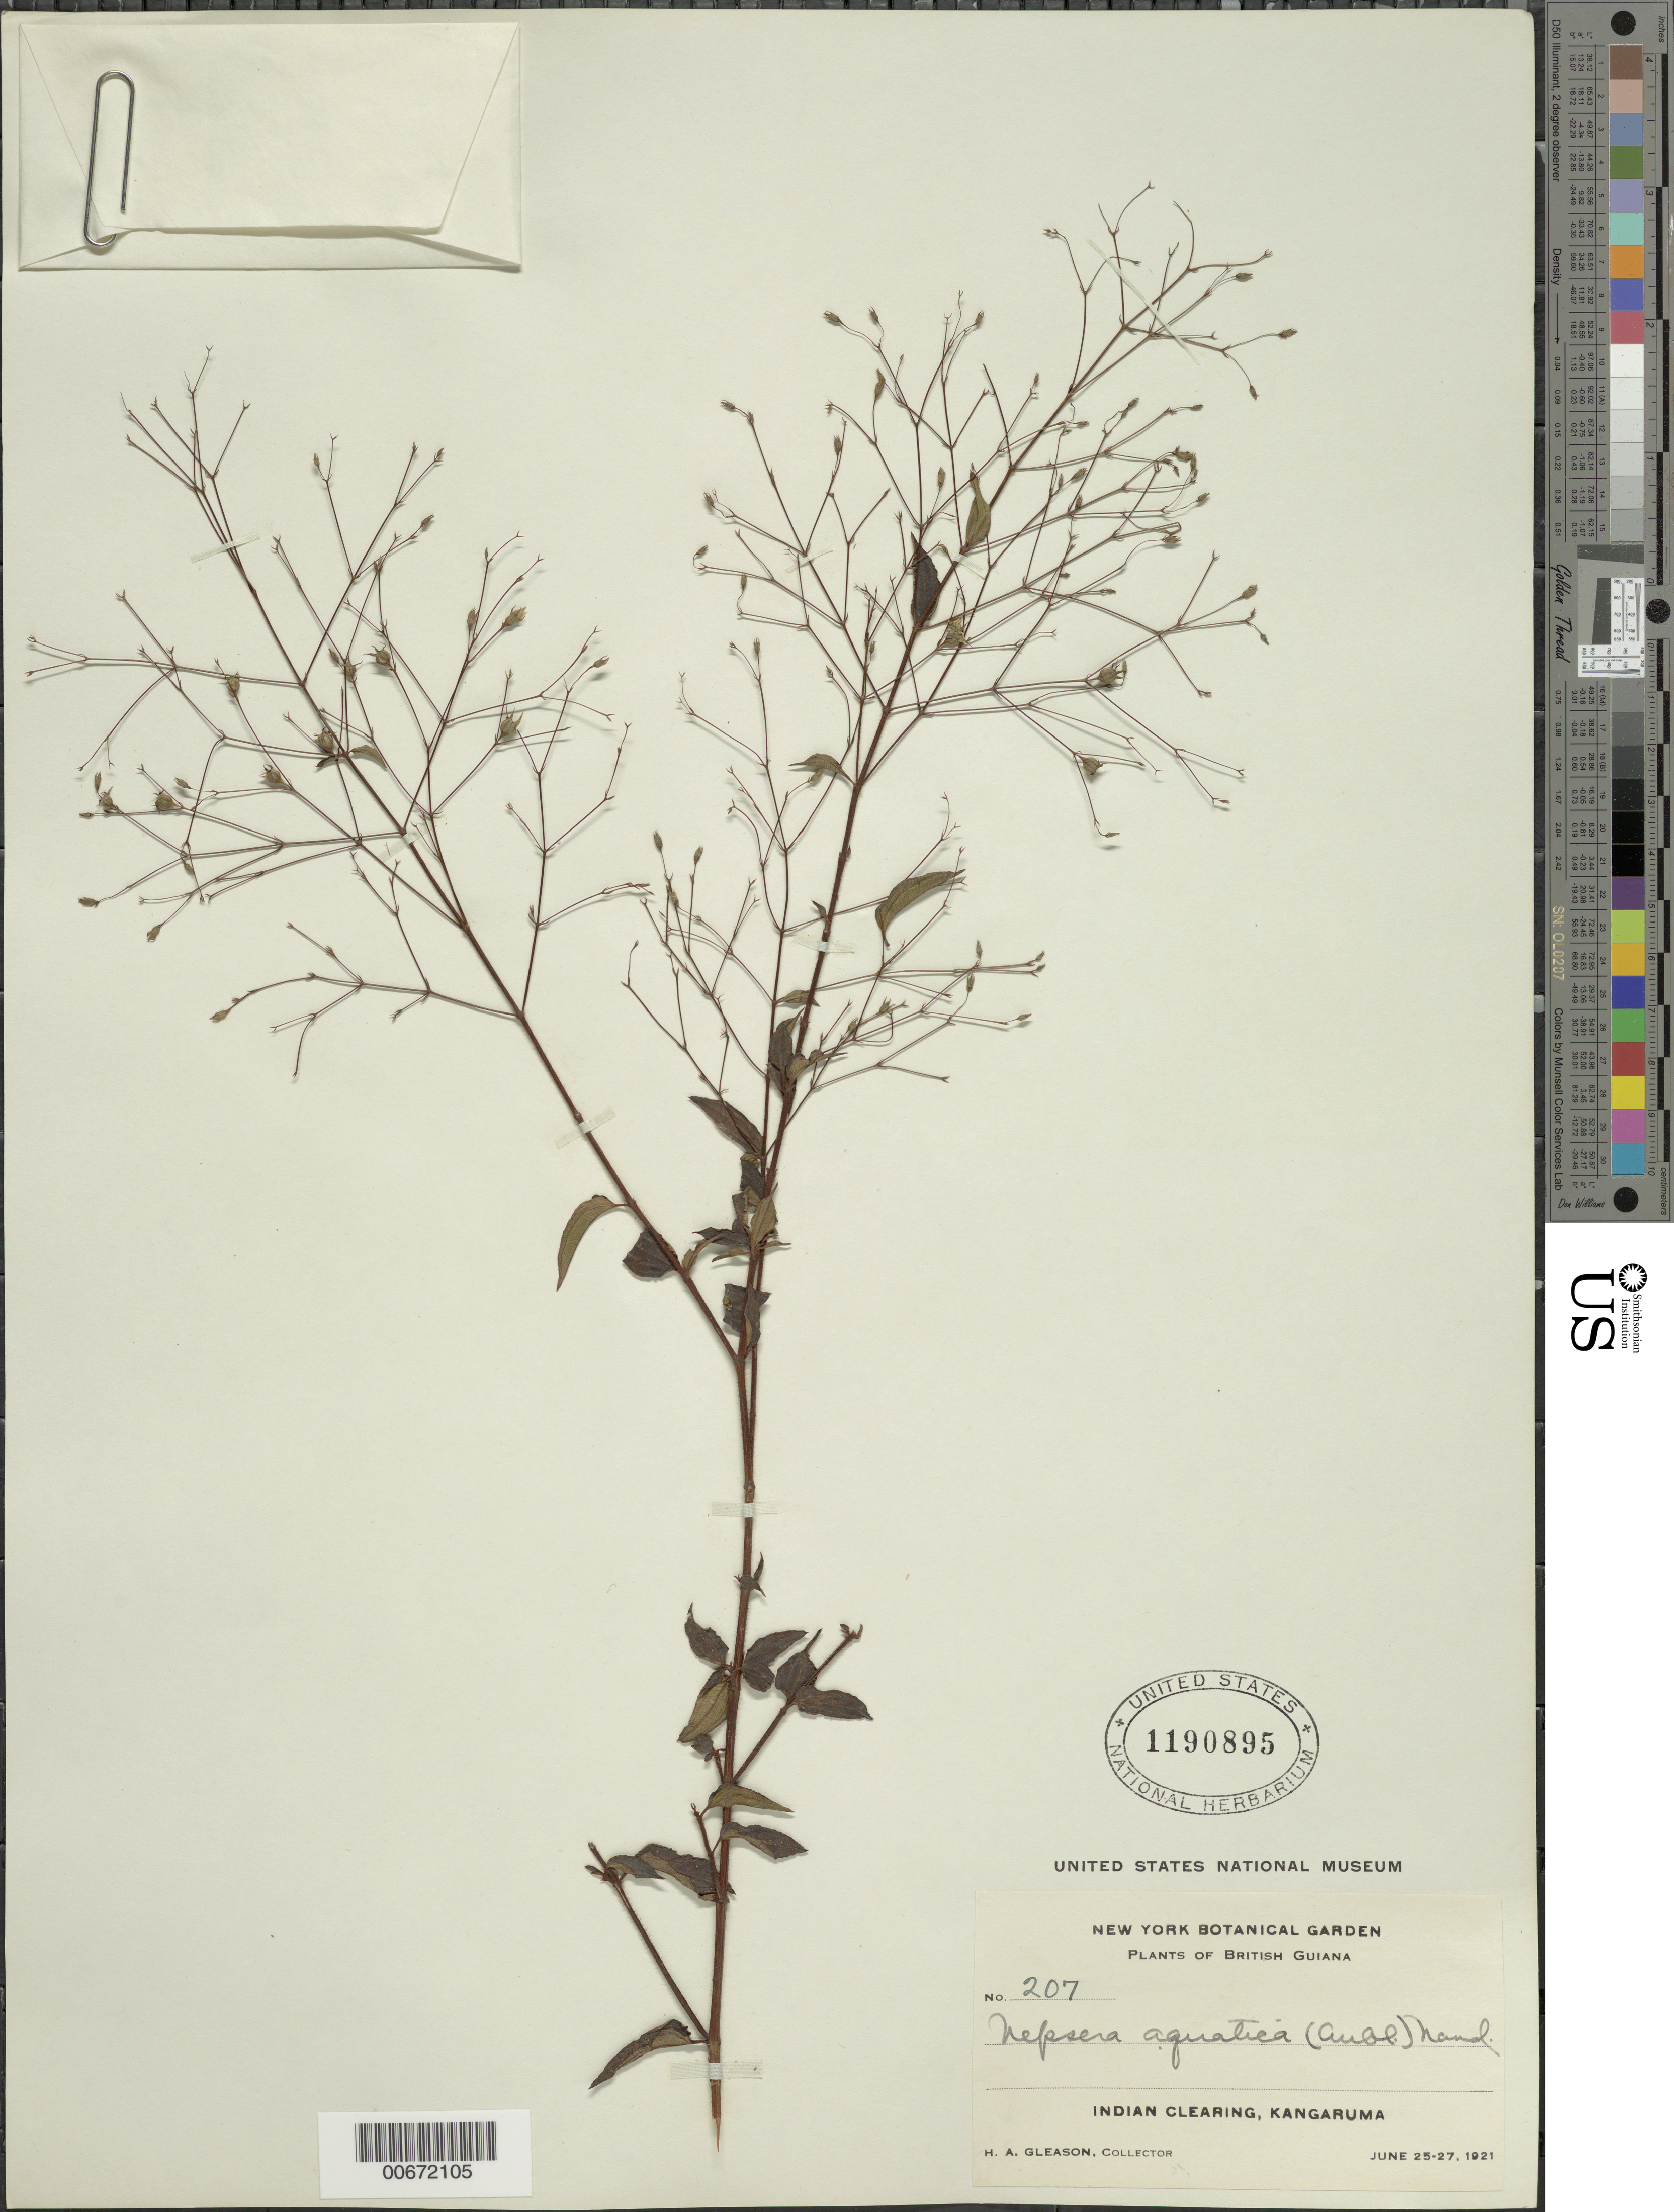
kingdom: Plantae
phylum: Tracheophyta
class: Magnoliopsida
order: Myrtales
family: Melastomataceae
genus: Nepsera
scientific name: Nepsera aquatica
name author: (Aubl.) Naudin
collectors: H. A. Gleason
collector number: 207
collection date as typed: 25-Jun-21 to 27-Jun-21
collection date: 1921-06-25/1921-06-27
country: Guyana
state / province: Potaro-Siparuni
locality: Kangaruma, Indian clearing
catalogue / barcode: US 1190895